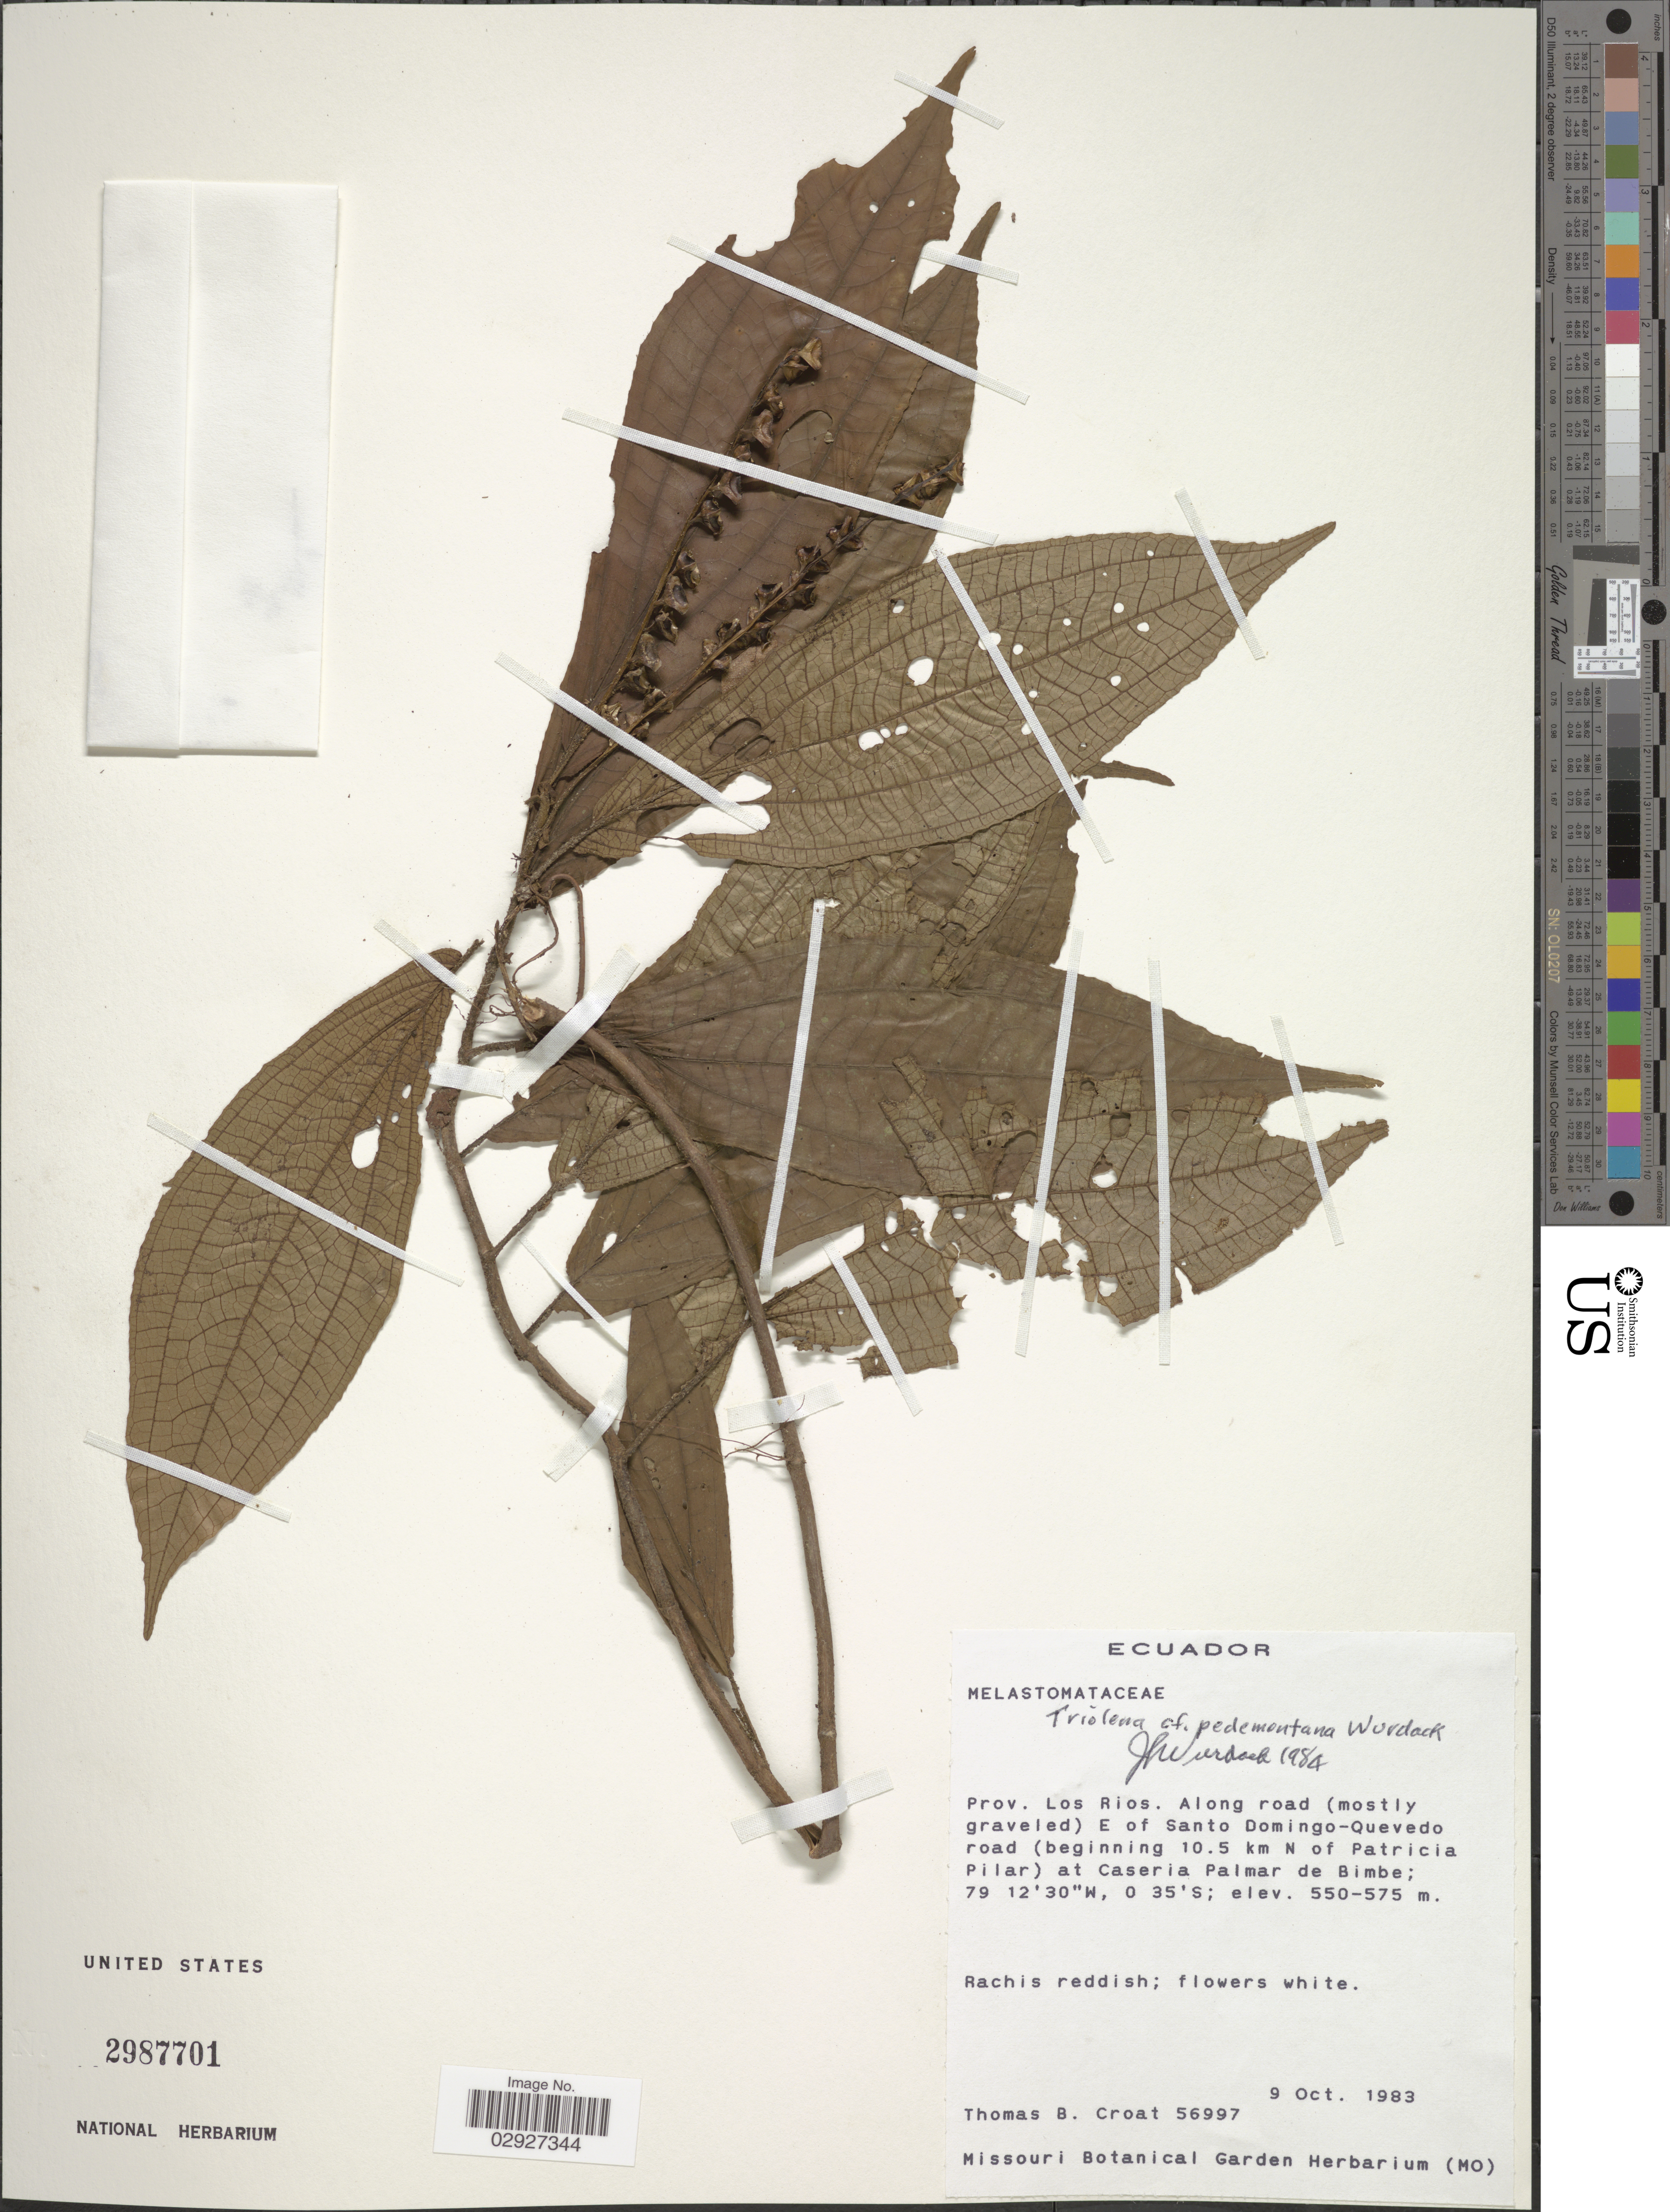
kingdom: Plantae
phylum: Tracheophyta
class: Magnoliopsida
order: Myrtales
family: Melastomataceae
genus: Triolena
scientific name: Triolena pedemontana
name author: Wurdack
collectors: T. B. Croat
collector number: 56997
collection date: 1983-10-09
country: Ecuador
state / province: Los Ríos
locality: Prov. Los Rios, Along road (mostly graveled) E of Santo Domingo-Quevedo road (beginning 10.5 km N of Patricia Pilar) at Caseria Palmar de Bimbe.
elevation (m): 550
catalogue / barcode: US 2987701